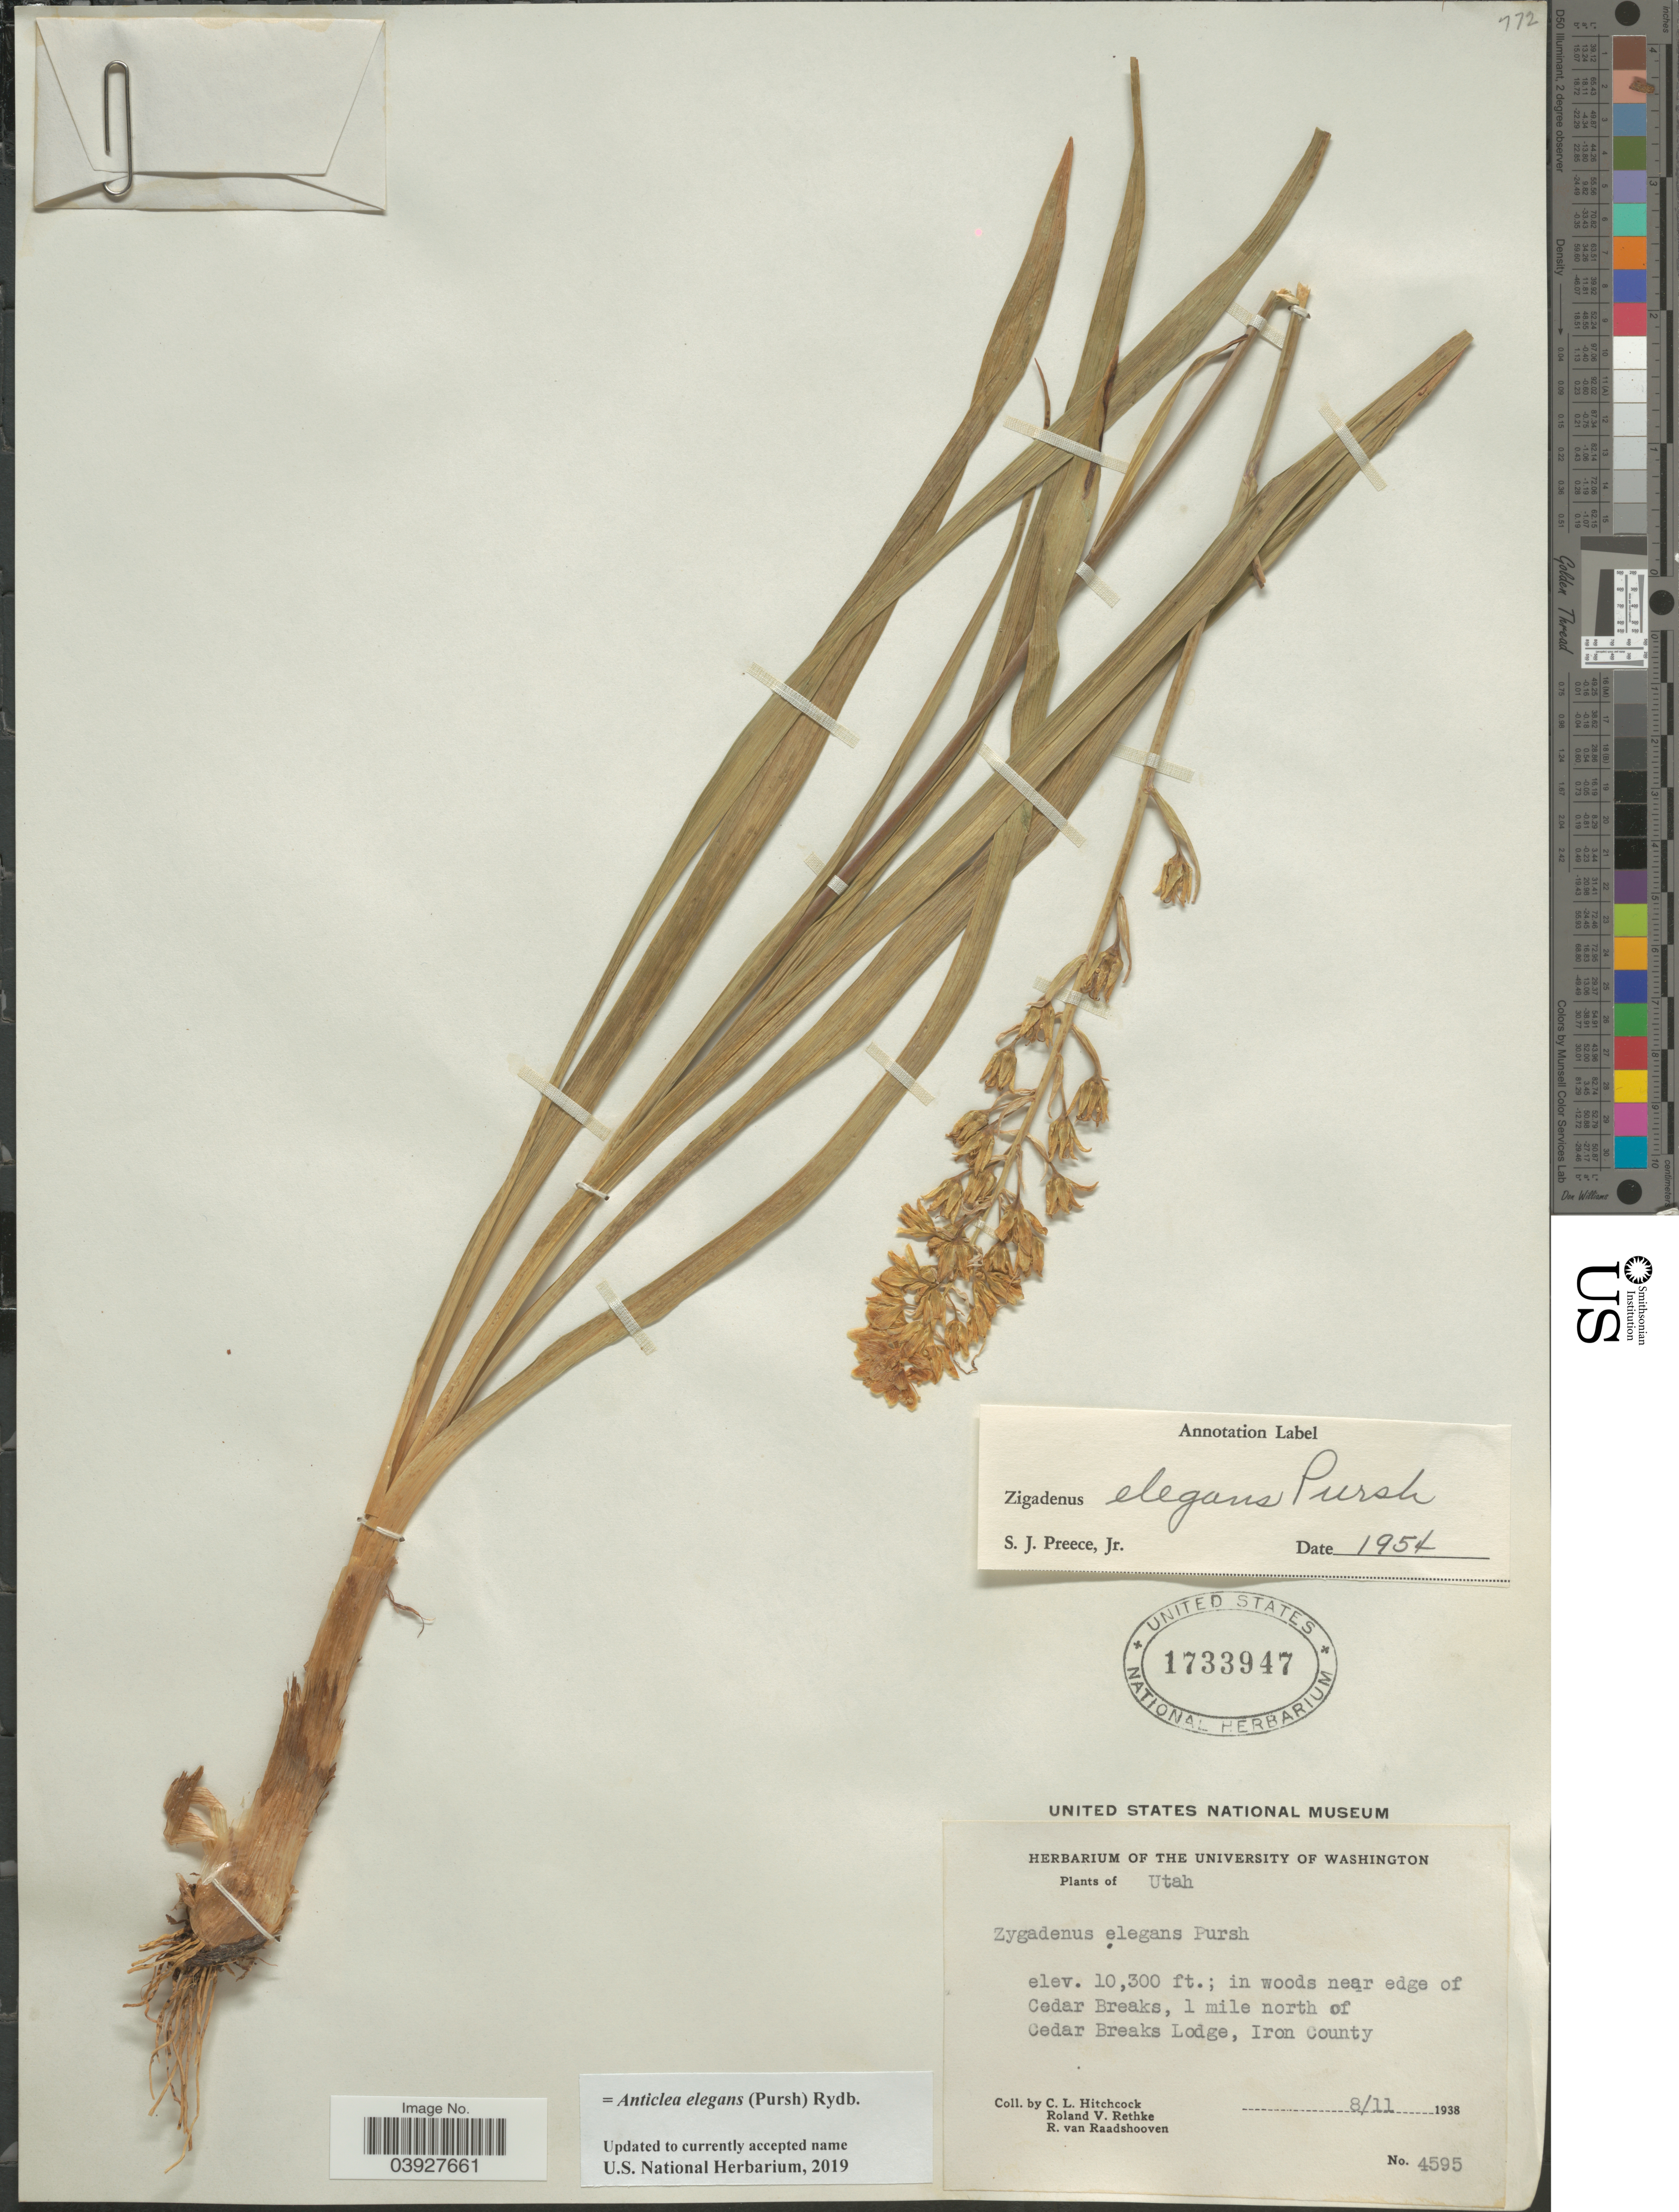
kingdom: Plantae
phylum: Tracheophyta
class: Liliopsida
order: Liliales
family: Melanthiaceae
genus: Anticlea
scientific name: Anticlea elegans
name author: (Pursh) Rydb.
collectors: C. L. Hitchcock, R. Rethke & R. Raadshooven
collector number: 4595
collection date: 1938-08-11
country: United States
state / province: Utah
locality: In woods near edge of Cedar Breaks, 1 mile north of Cedar Breaks Lodge, Iron County.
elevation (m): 3139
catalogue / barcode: US 1733947